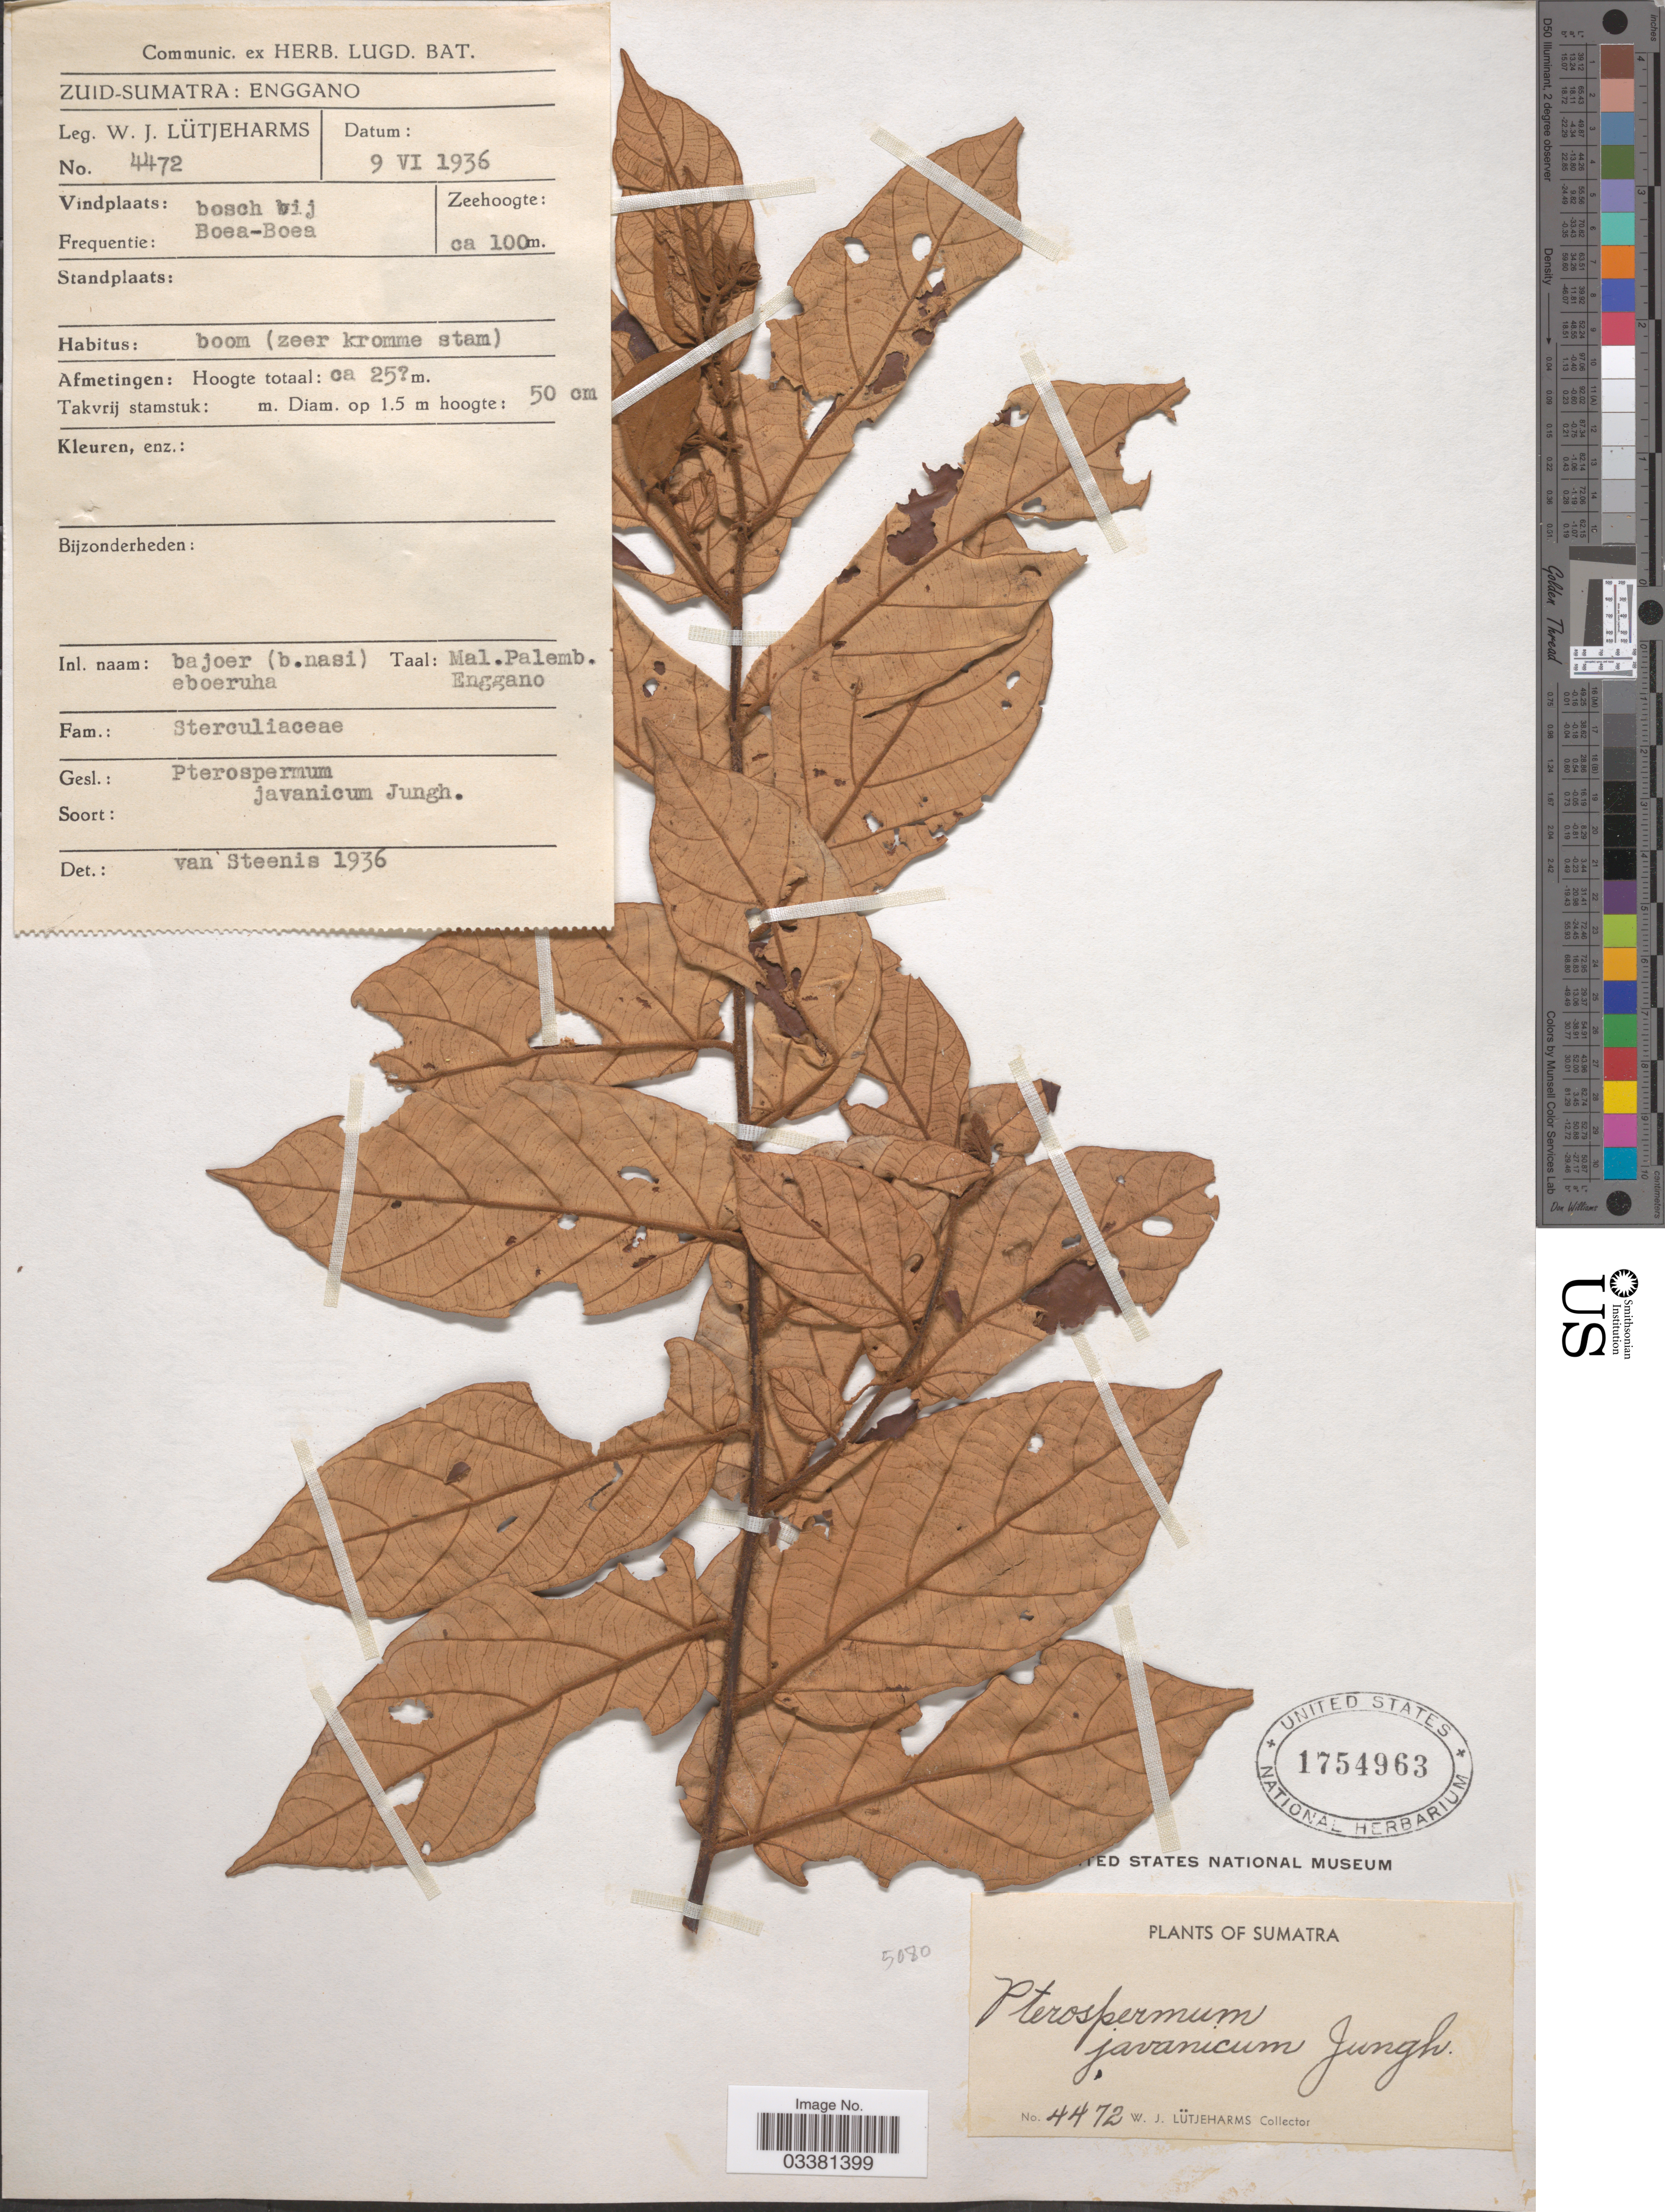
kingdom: Plantae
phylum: Tracheophyta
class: Magnoliopsida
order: Malvales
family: Malvaceae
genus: Pterospermum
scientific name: Pterospermum javanicum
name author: Jungh.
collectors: W. Lütjeharms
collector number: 4472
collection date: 1936-06-09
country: Indonesia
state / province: Sumatra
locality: Bosch bij Boea-Boea.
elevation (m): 100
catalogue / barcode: US 1754963